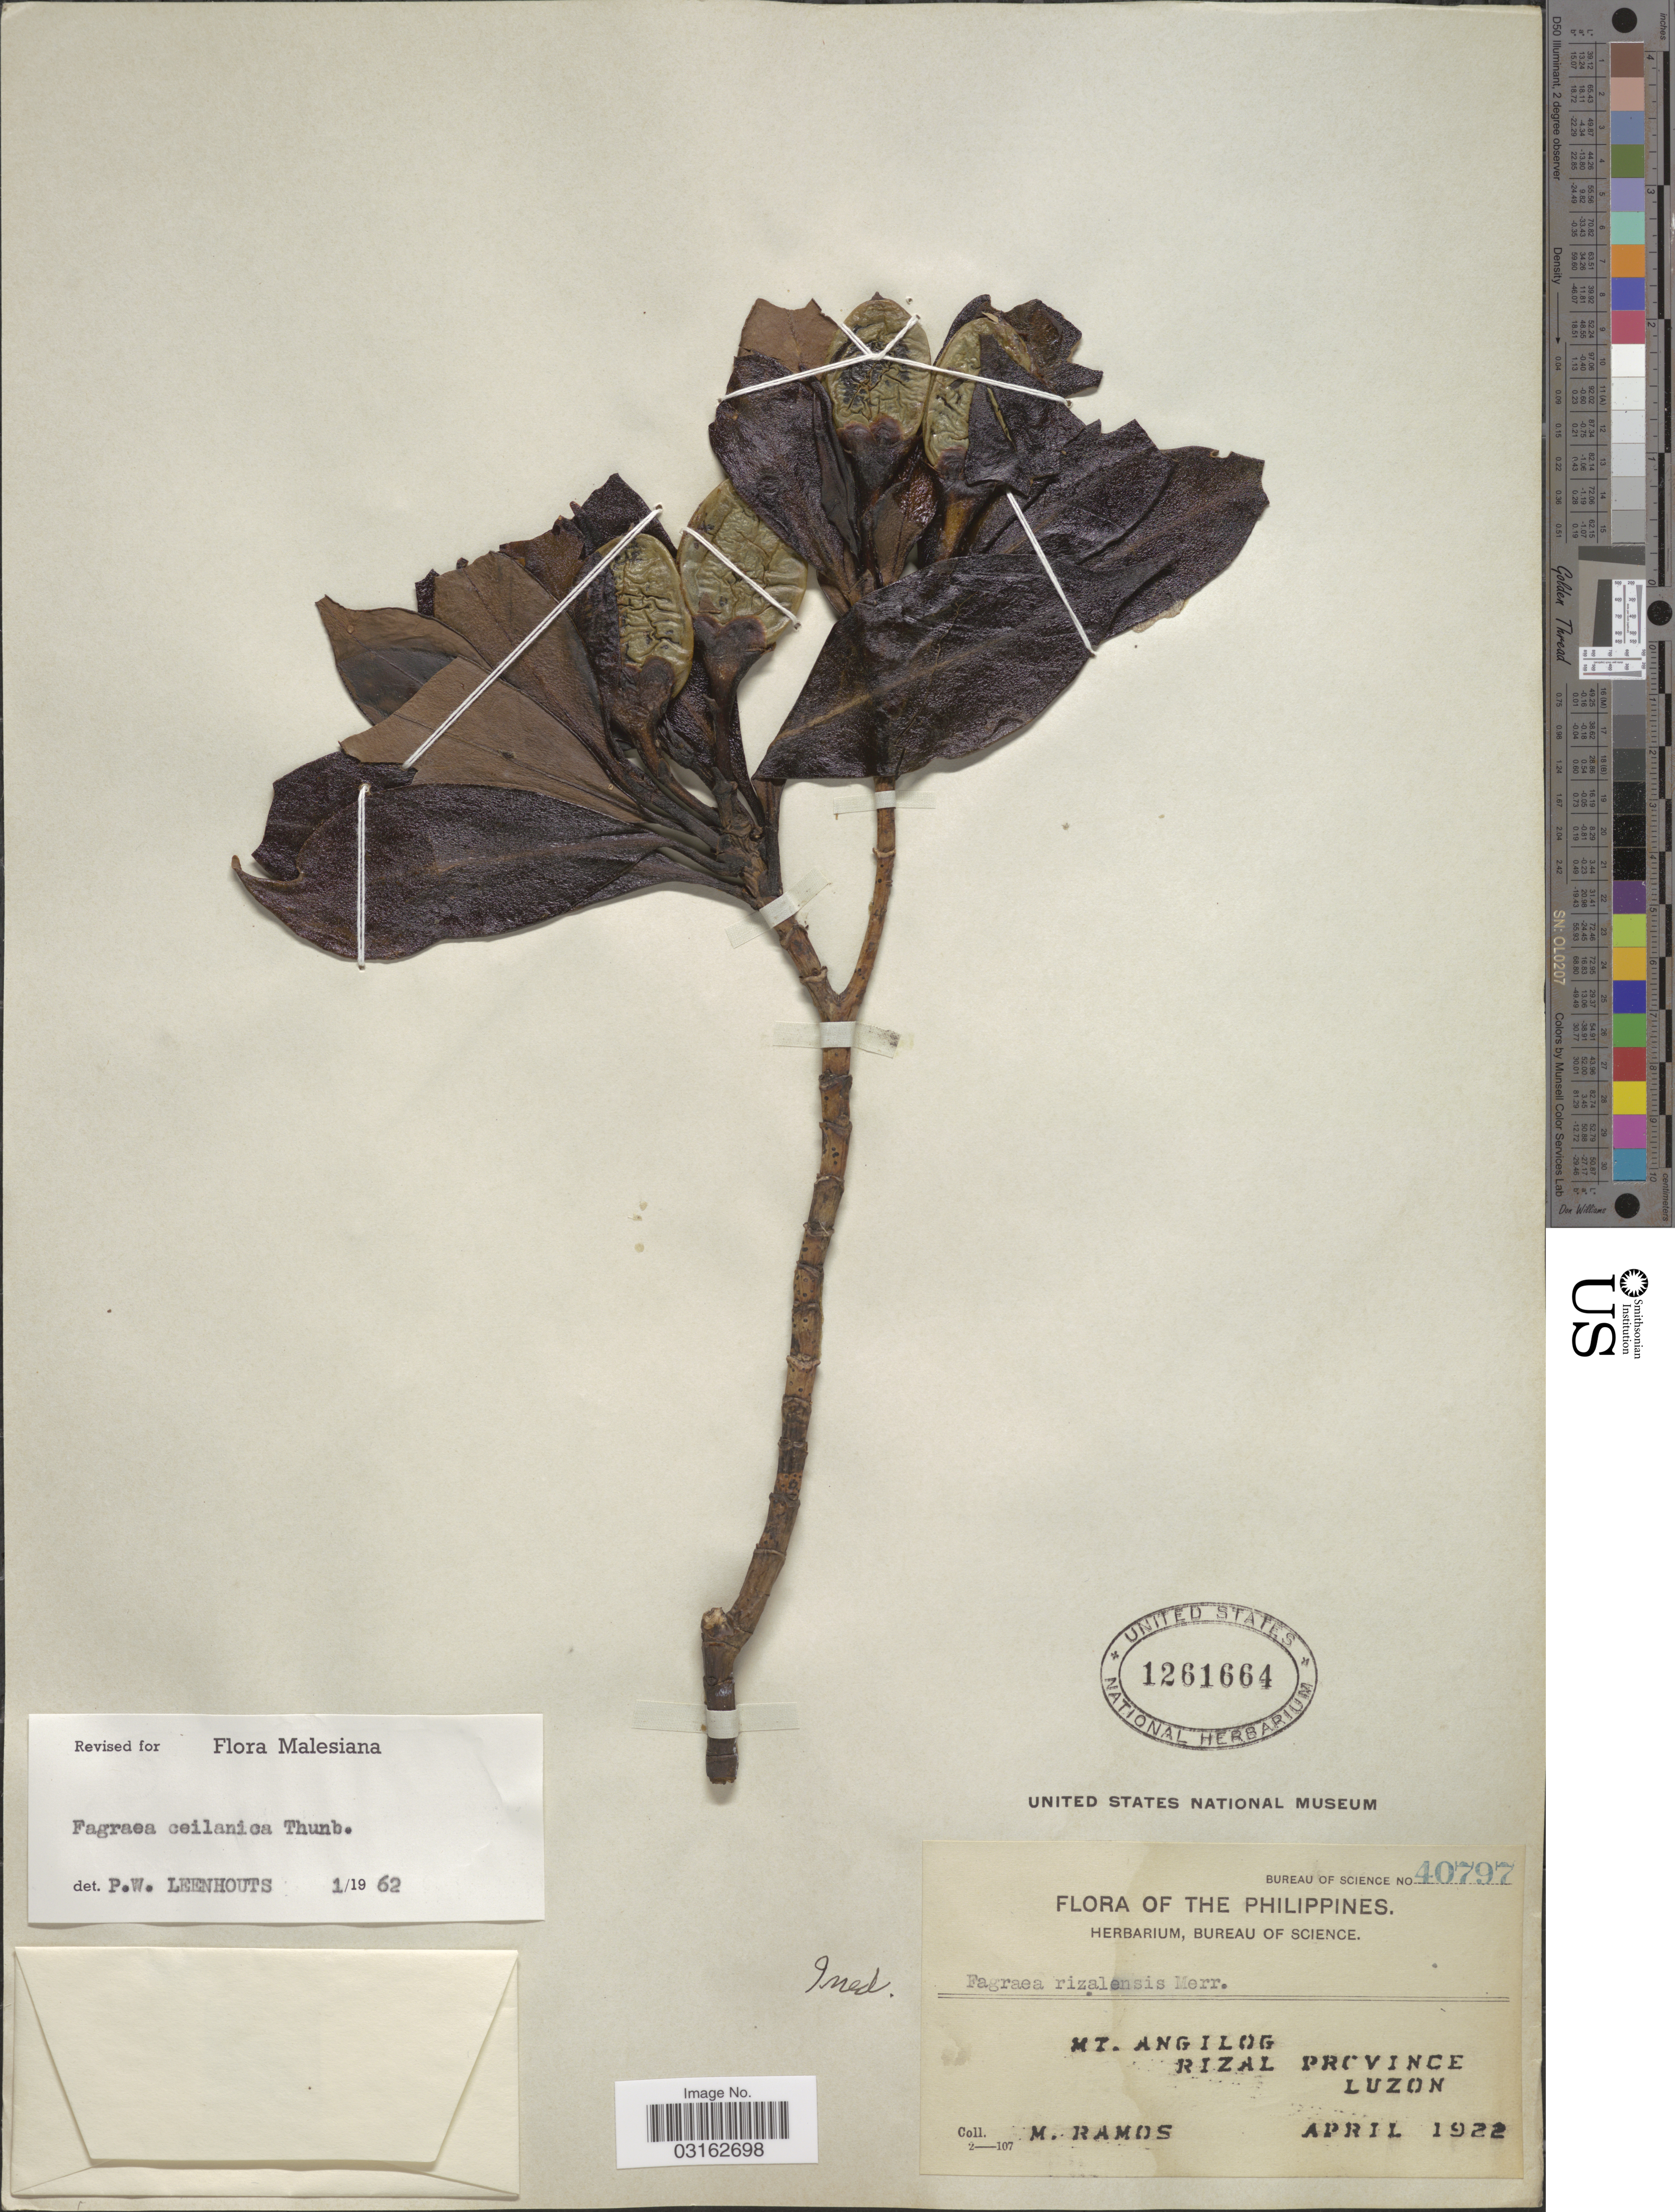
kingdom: Plantae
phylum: Tracheophyta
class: Magnoliopsida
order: Gentianales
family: Gentianaceae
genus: Fagraea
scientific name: Fagraea ceilanica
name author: Thunb.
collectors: M. Ramos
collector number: Bureau of Science 40797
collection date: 1922-04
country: Philippines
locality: Mt. Angilog, Rizal Province, Luzon.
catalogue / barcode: US 1261664